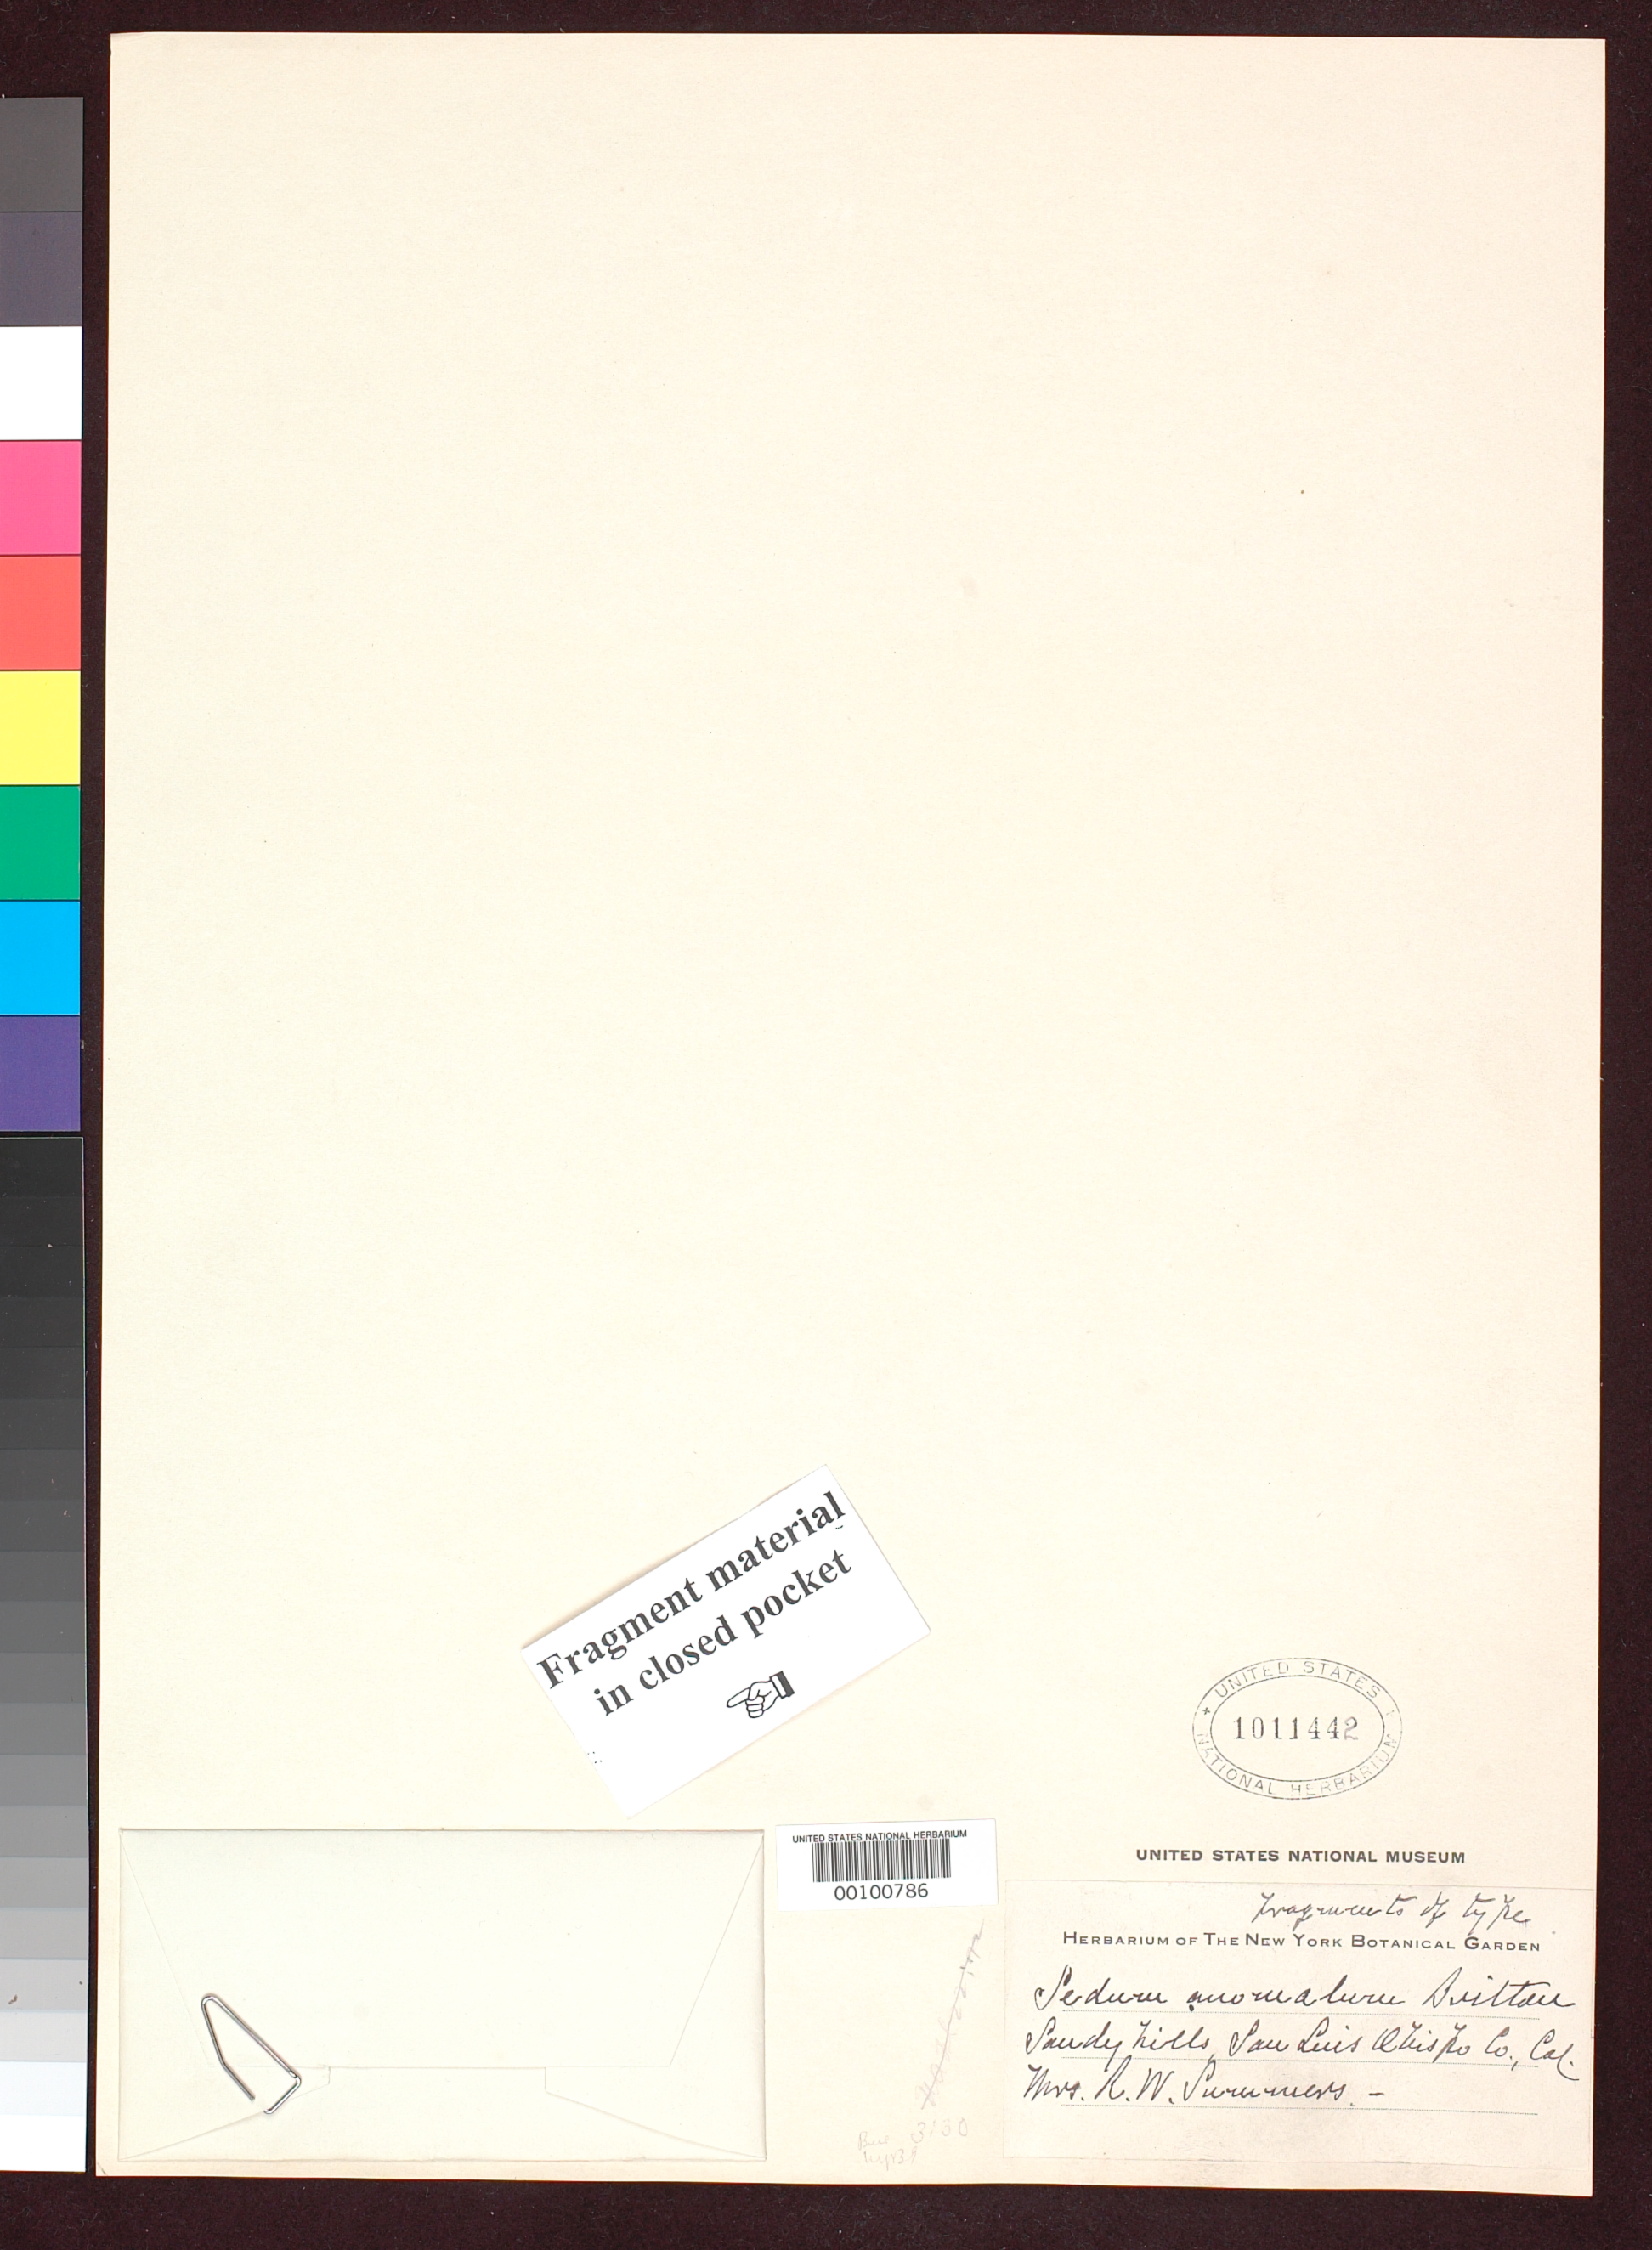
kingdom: Plantae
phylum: Tracheophyta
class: Magnoliopsida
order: Saxifragales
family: Crassulaceae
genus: Gormania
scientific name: Gormania anomala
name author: Britton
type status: Isotype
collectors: L. Summers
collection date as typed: Jun 1883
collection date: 1883-06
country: United States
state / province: California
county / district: San Luis Obispo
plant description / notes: "Fragment of type" specimen ex herb. NY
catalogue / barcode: US 1011442